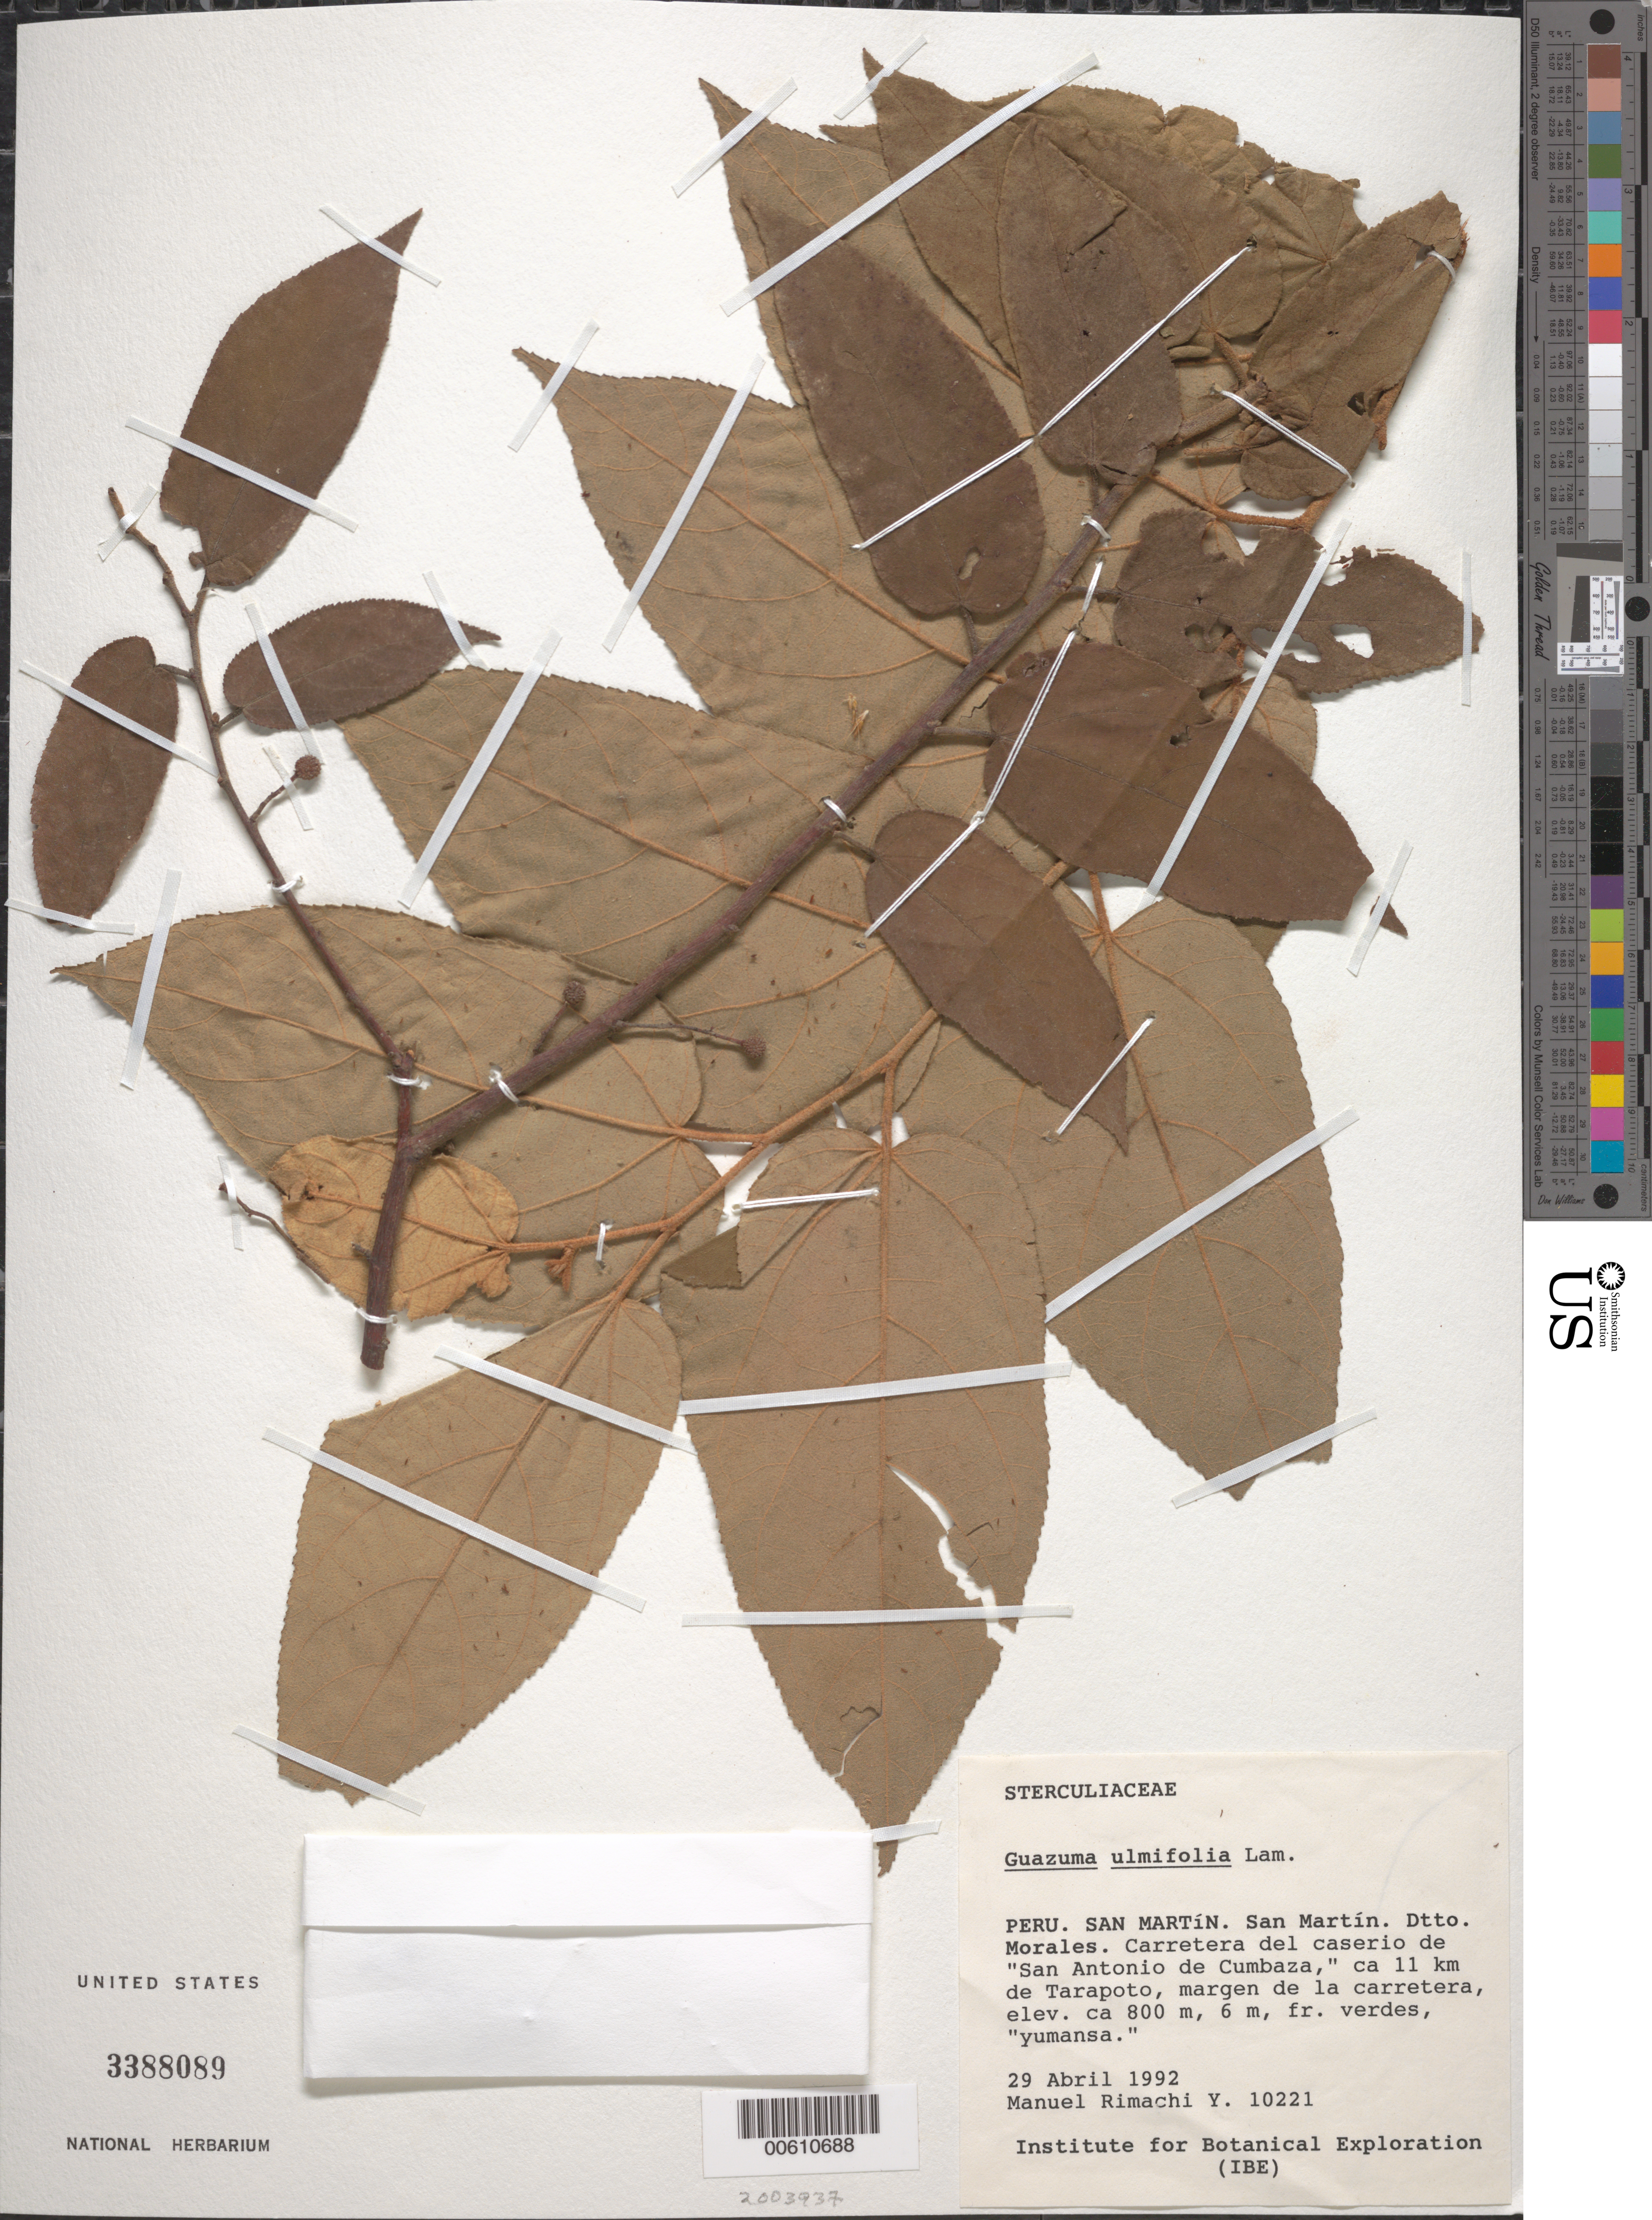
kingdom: Plantae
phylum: Tracheophyta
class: Magnoliopsida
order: Malvales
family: Malvaceae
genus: Guazuma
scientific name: Guazuma ulmifolia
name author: Lam.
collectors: M. Rimachi Y.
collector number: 10221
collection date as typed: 29 Apr 1992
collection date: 1992-04-29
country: Peru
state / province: San Martín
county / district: San Martín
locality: Dtto. Morales. Carretera del caserio de "San Antonio de Cumbaza," ca. 11 km de Tarapoto.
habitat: Margen de la carretera.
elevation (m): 800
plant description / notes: Common name: yumansa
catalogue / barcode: US 3388089